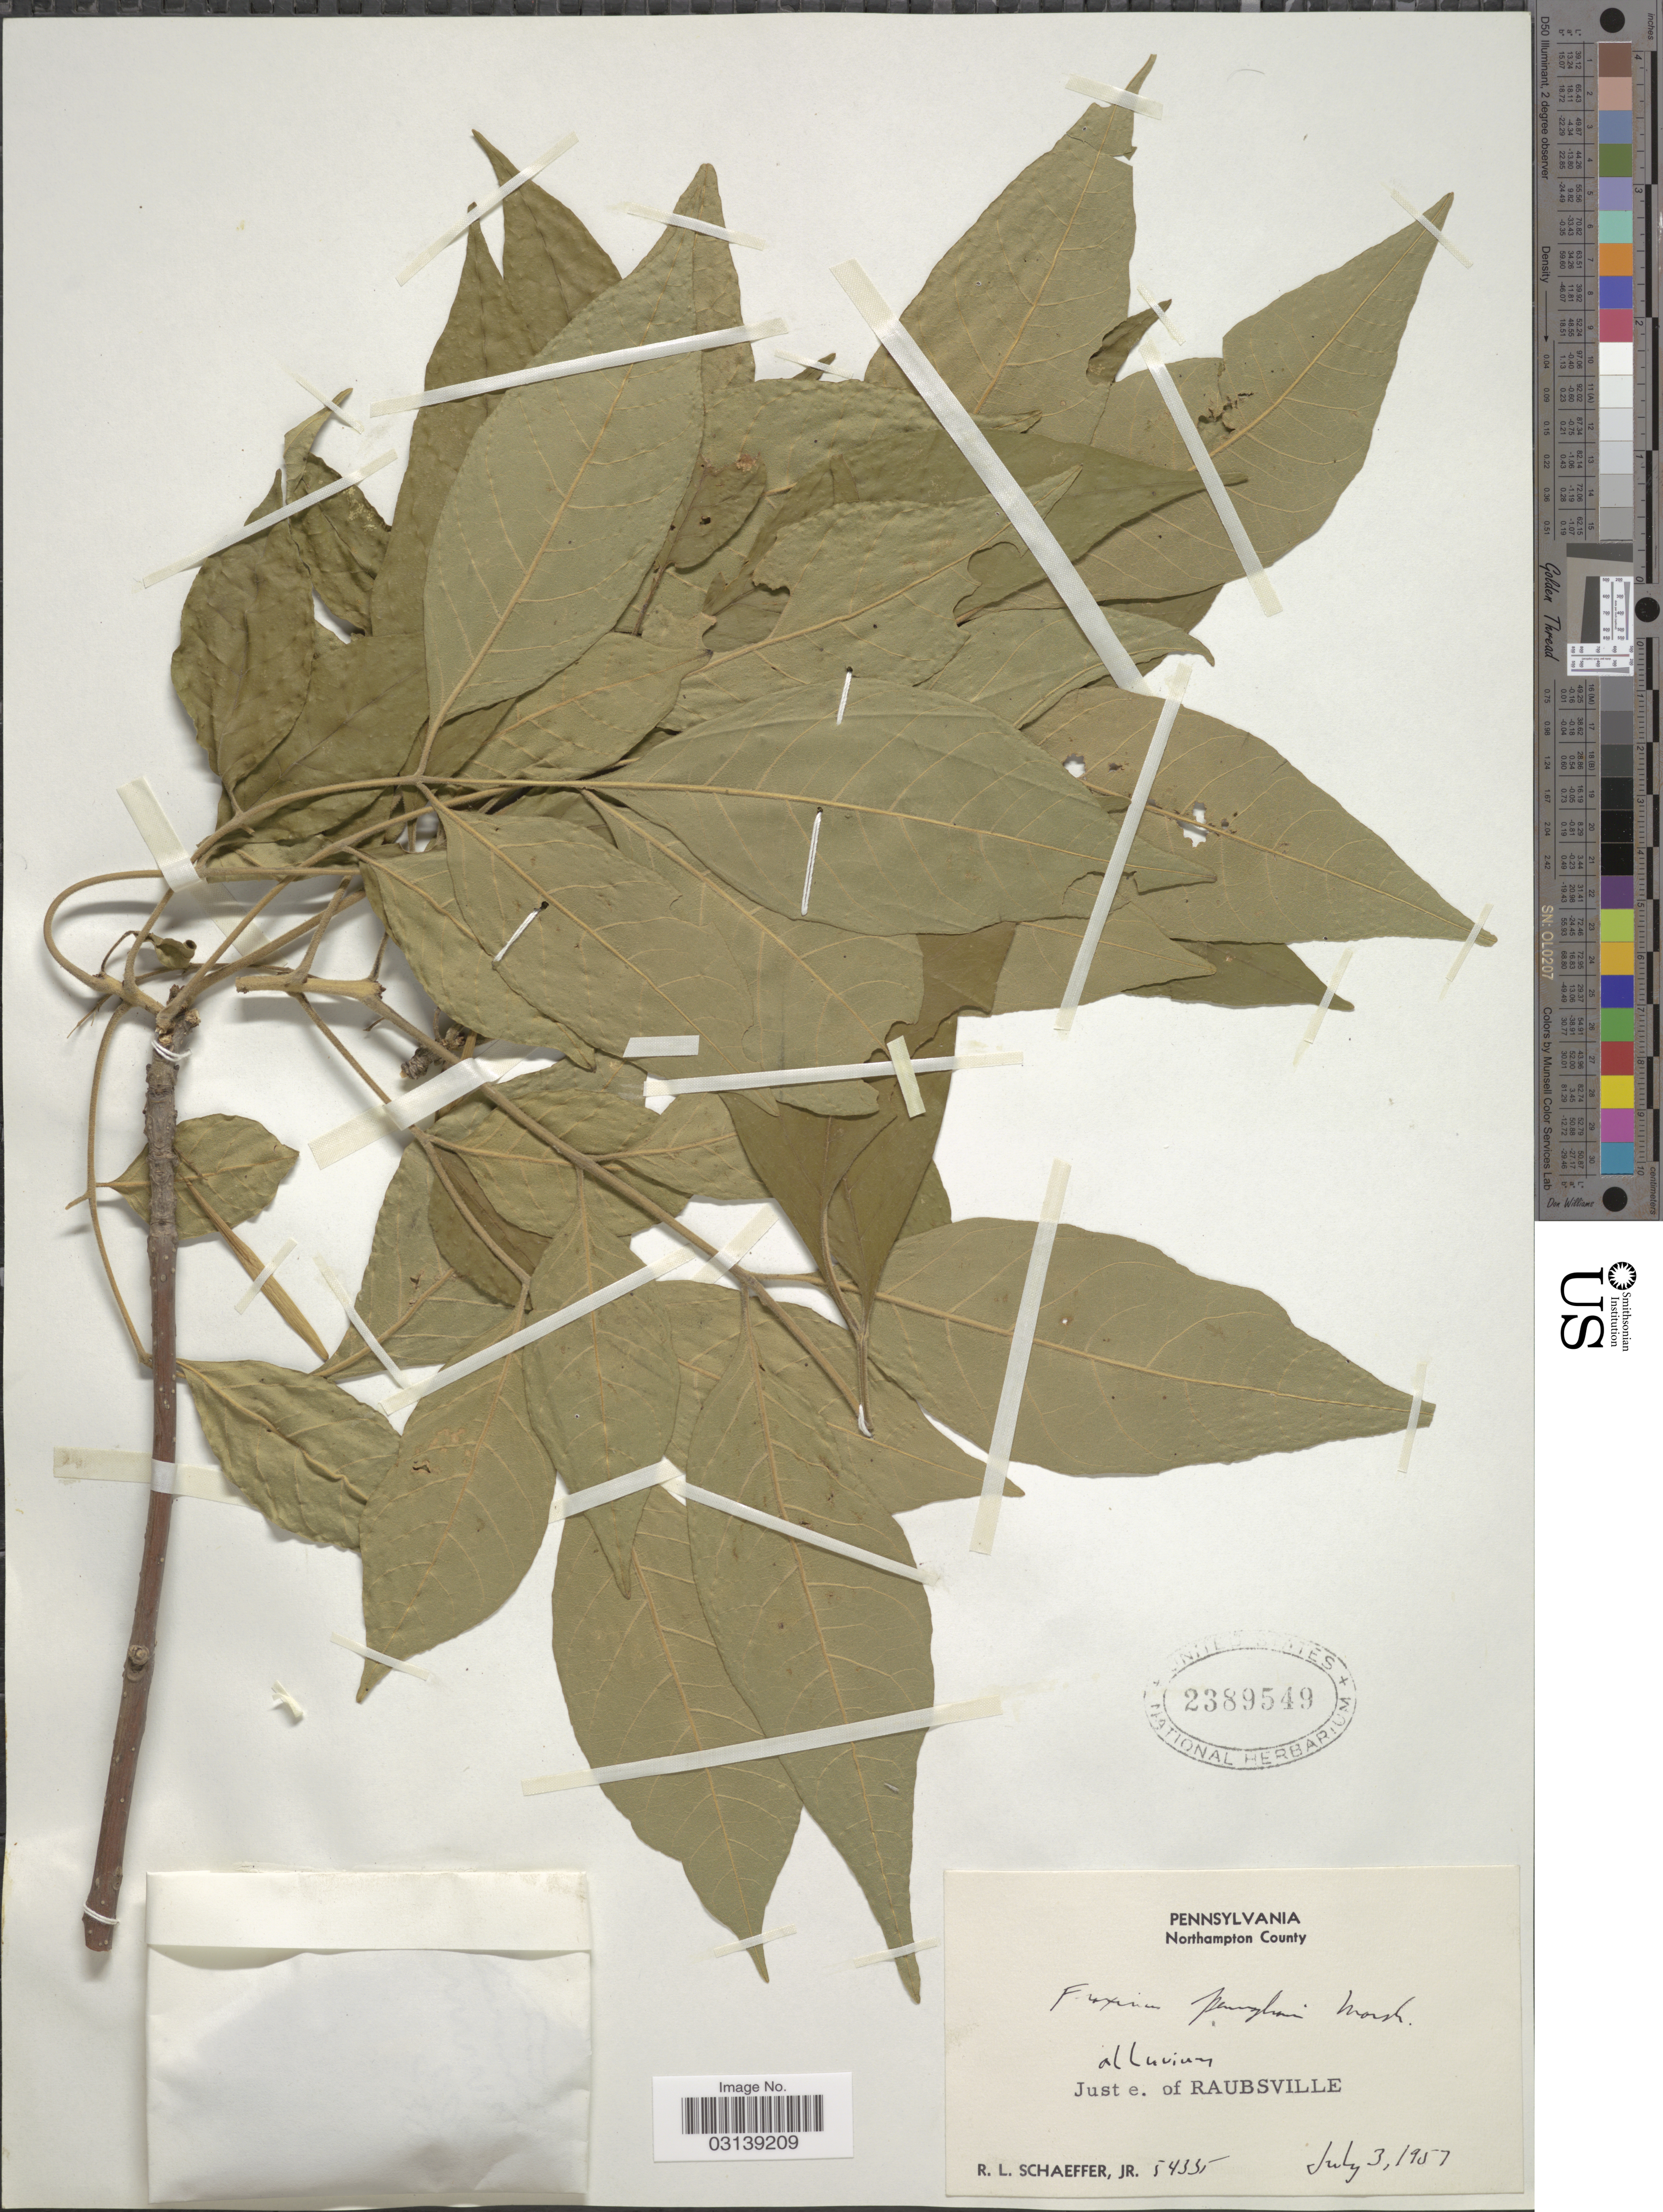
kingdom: Plantae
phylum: Tracheophyta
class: Magnoliopsida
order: Lamiales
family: Oleaceae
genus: Fraxinus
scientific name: Fraxinus pennsylvanica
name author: Marshall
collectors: R. L. Schaeffer Jr.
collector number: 54335*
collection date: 1957-07-03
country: United States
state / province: Pennsylvania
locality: Northampton County, Just e. of Raubsville.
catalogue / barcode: US 2389549